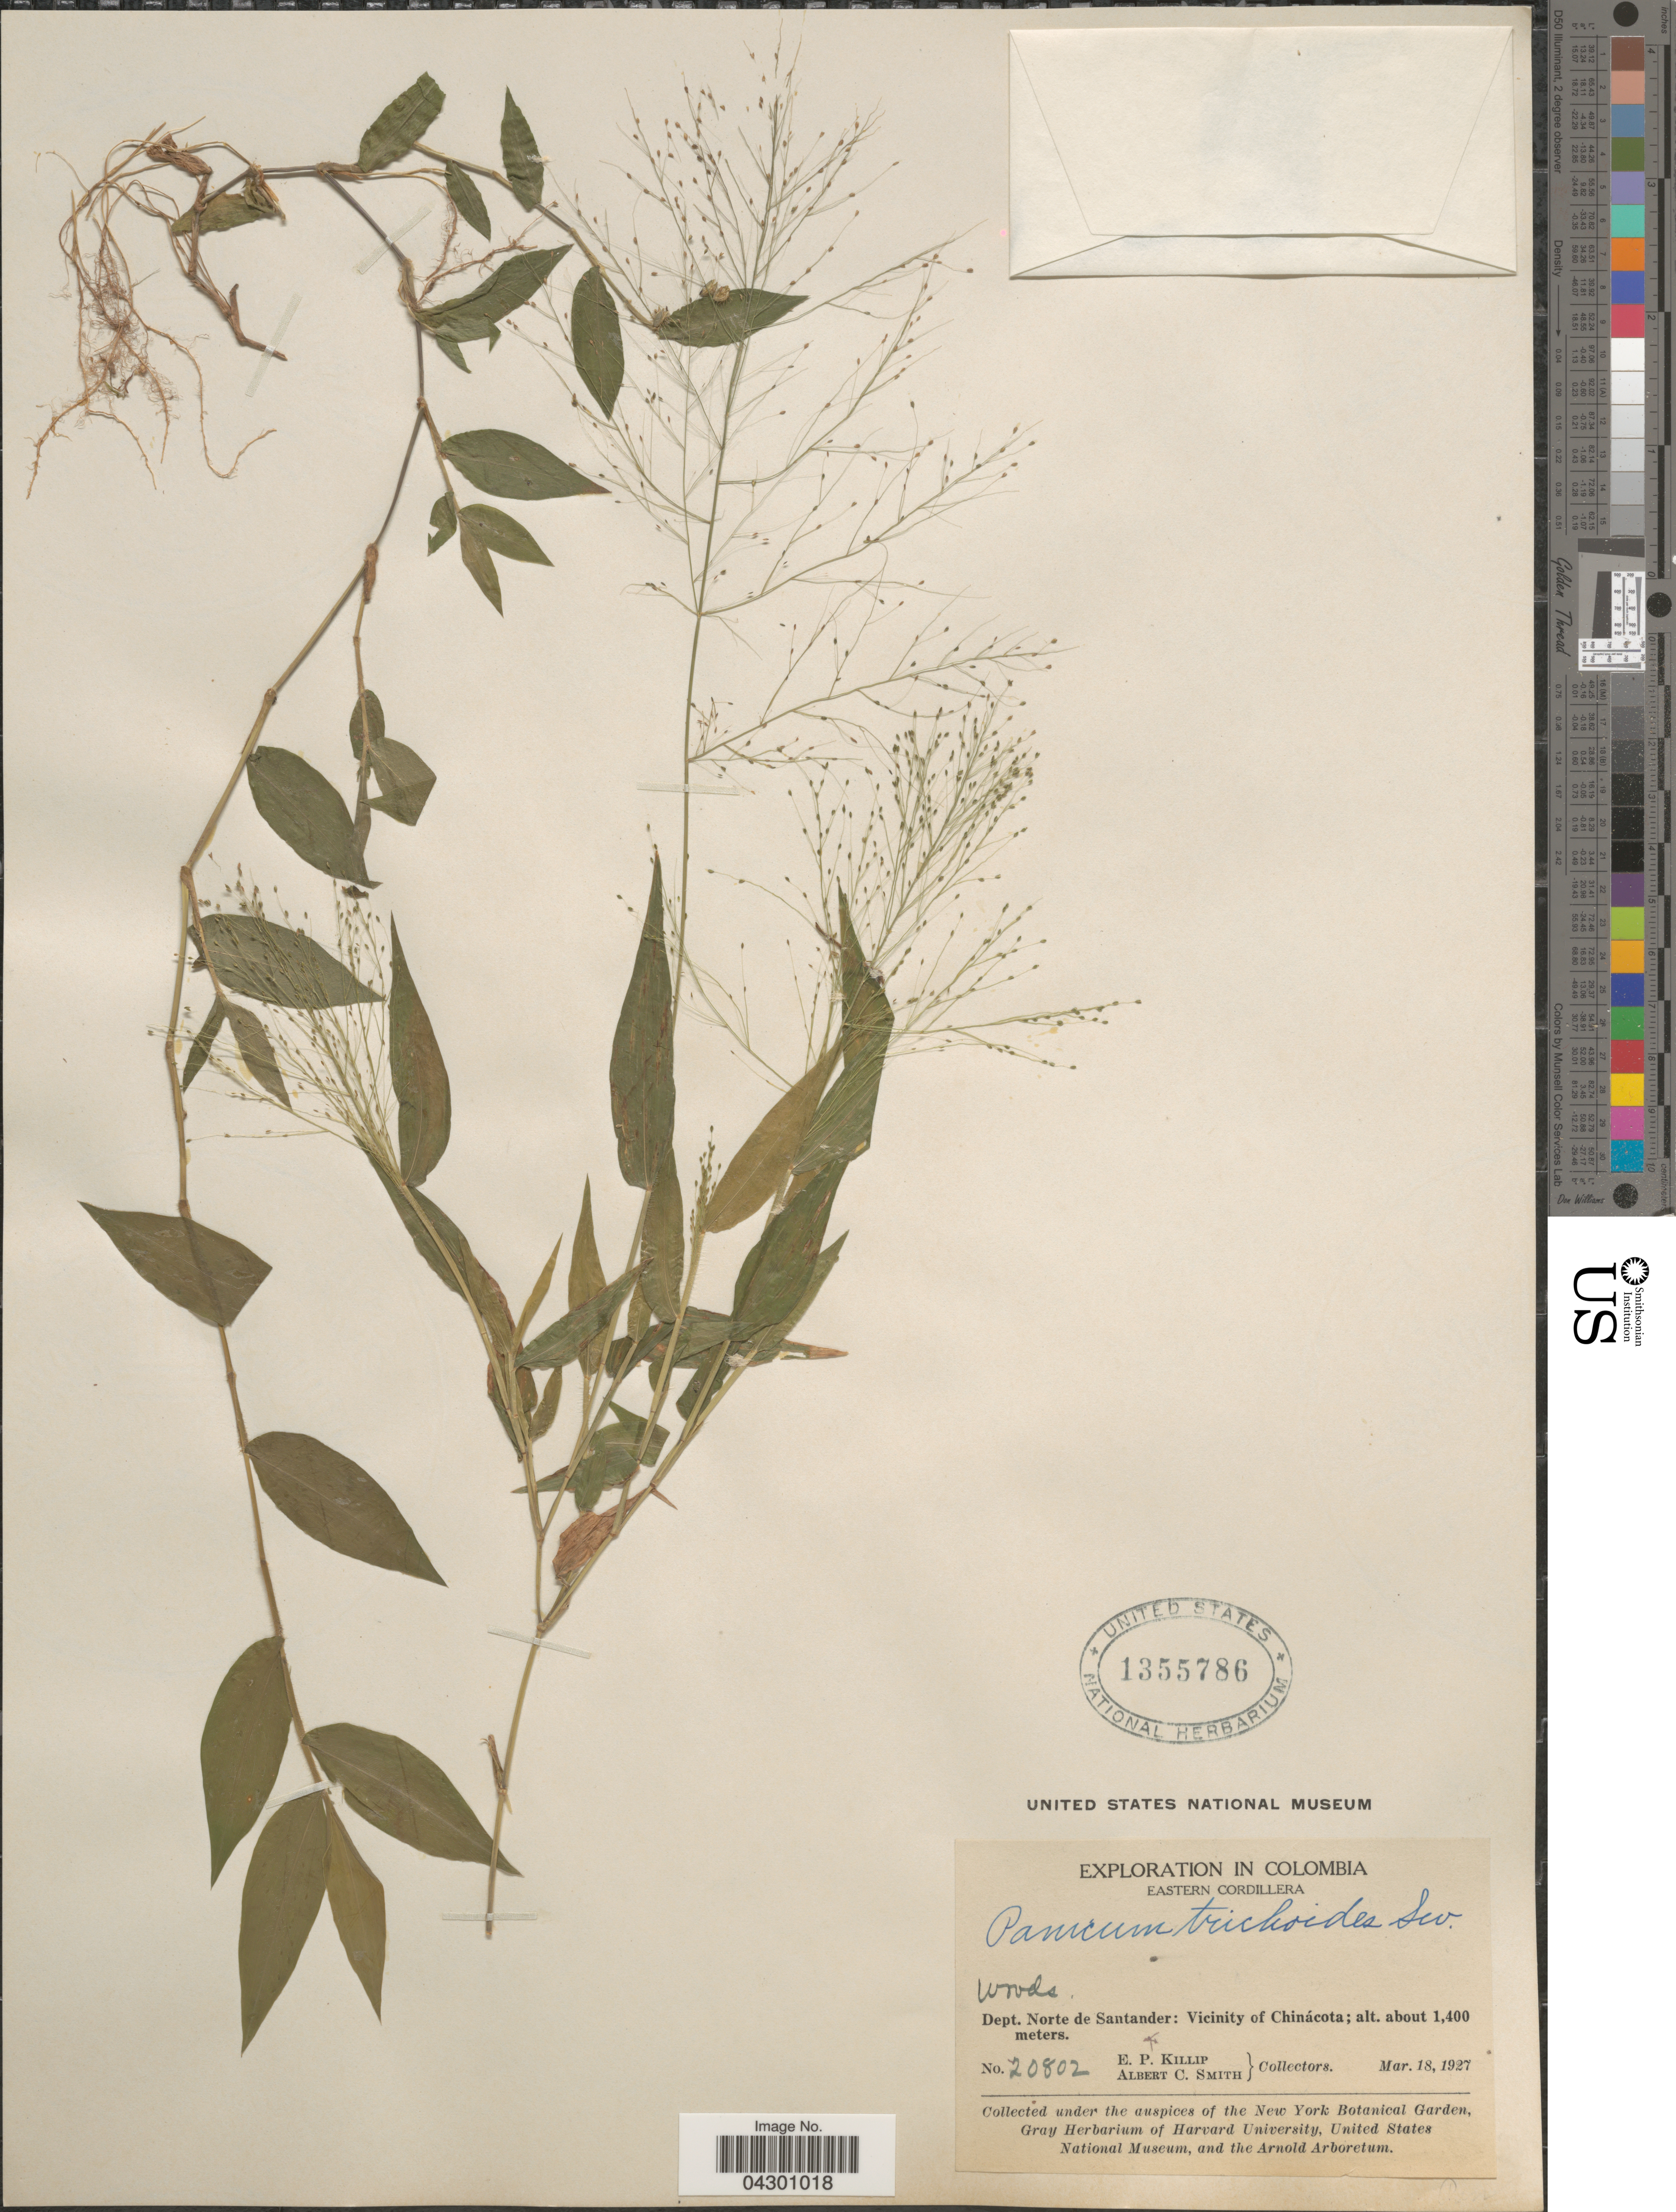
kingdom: Plantae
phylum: Tracheophyta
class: Liliopsida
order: Poales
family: Poaceae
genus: Panicum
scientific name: Panicum trichoides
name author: Sw.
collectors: E. P. Killip & A. C. Smith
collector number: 20802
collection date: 1927-03-18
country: Colombia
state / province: Norte de Santander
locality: Exploration in Colombia. Eastern Cordillera. Dept. Norte de Santander: Vicinity of Chinácota.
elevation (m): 1400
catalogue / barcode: US 1355786